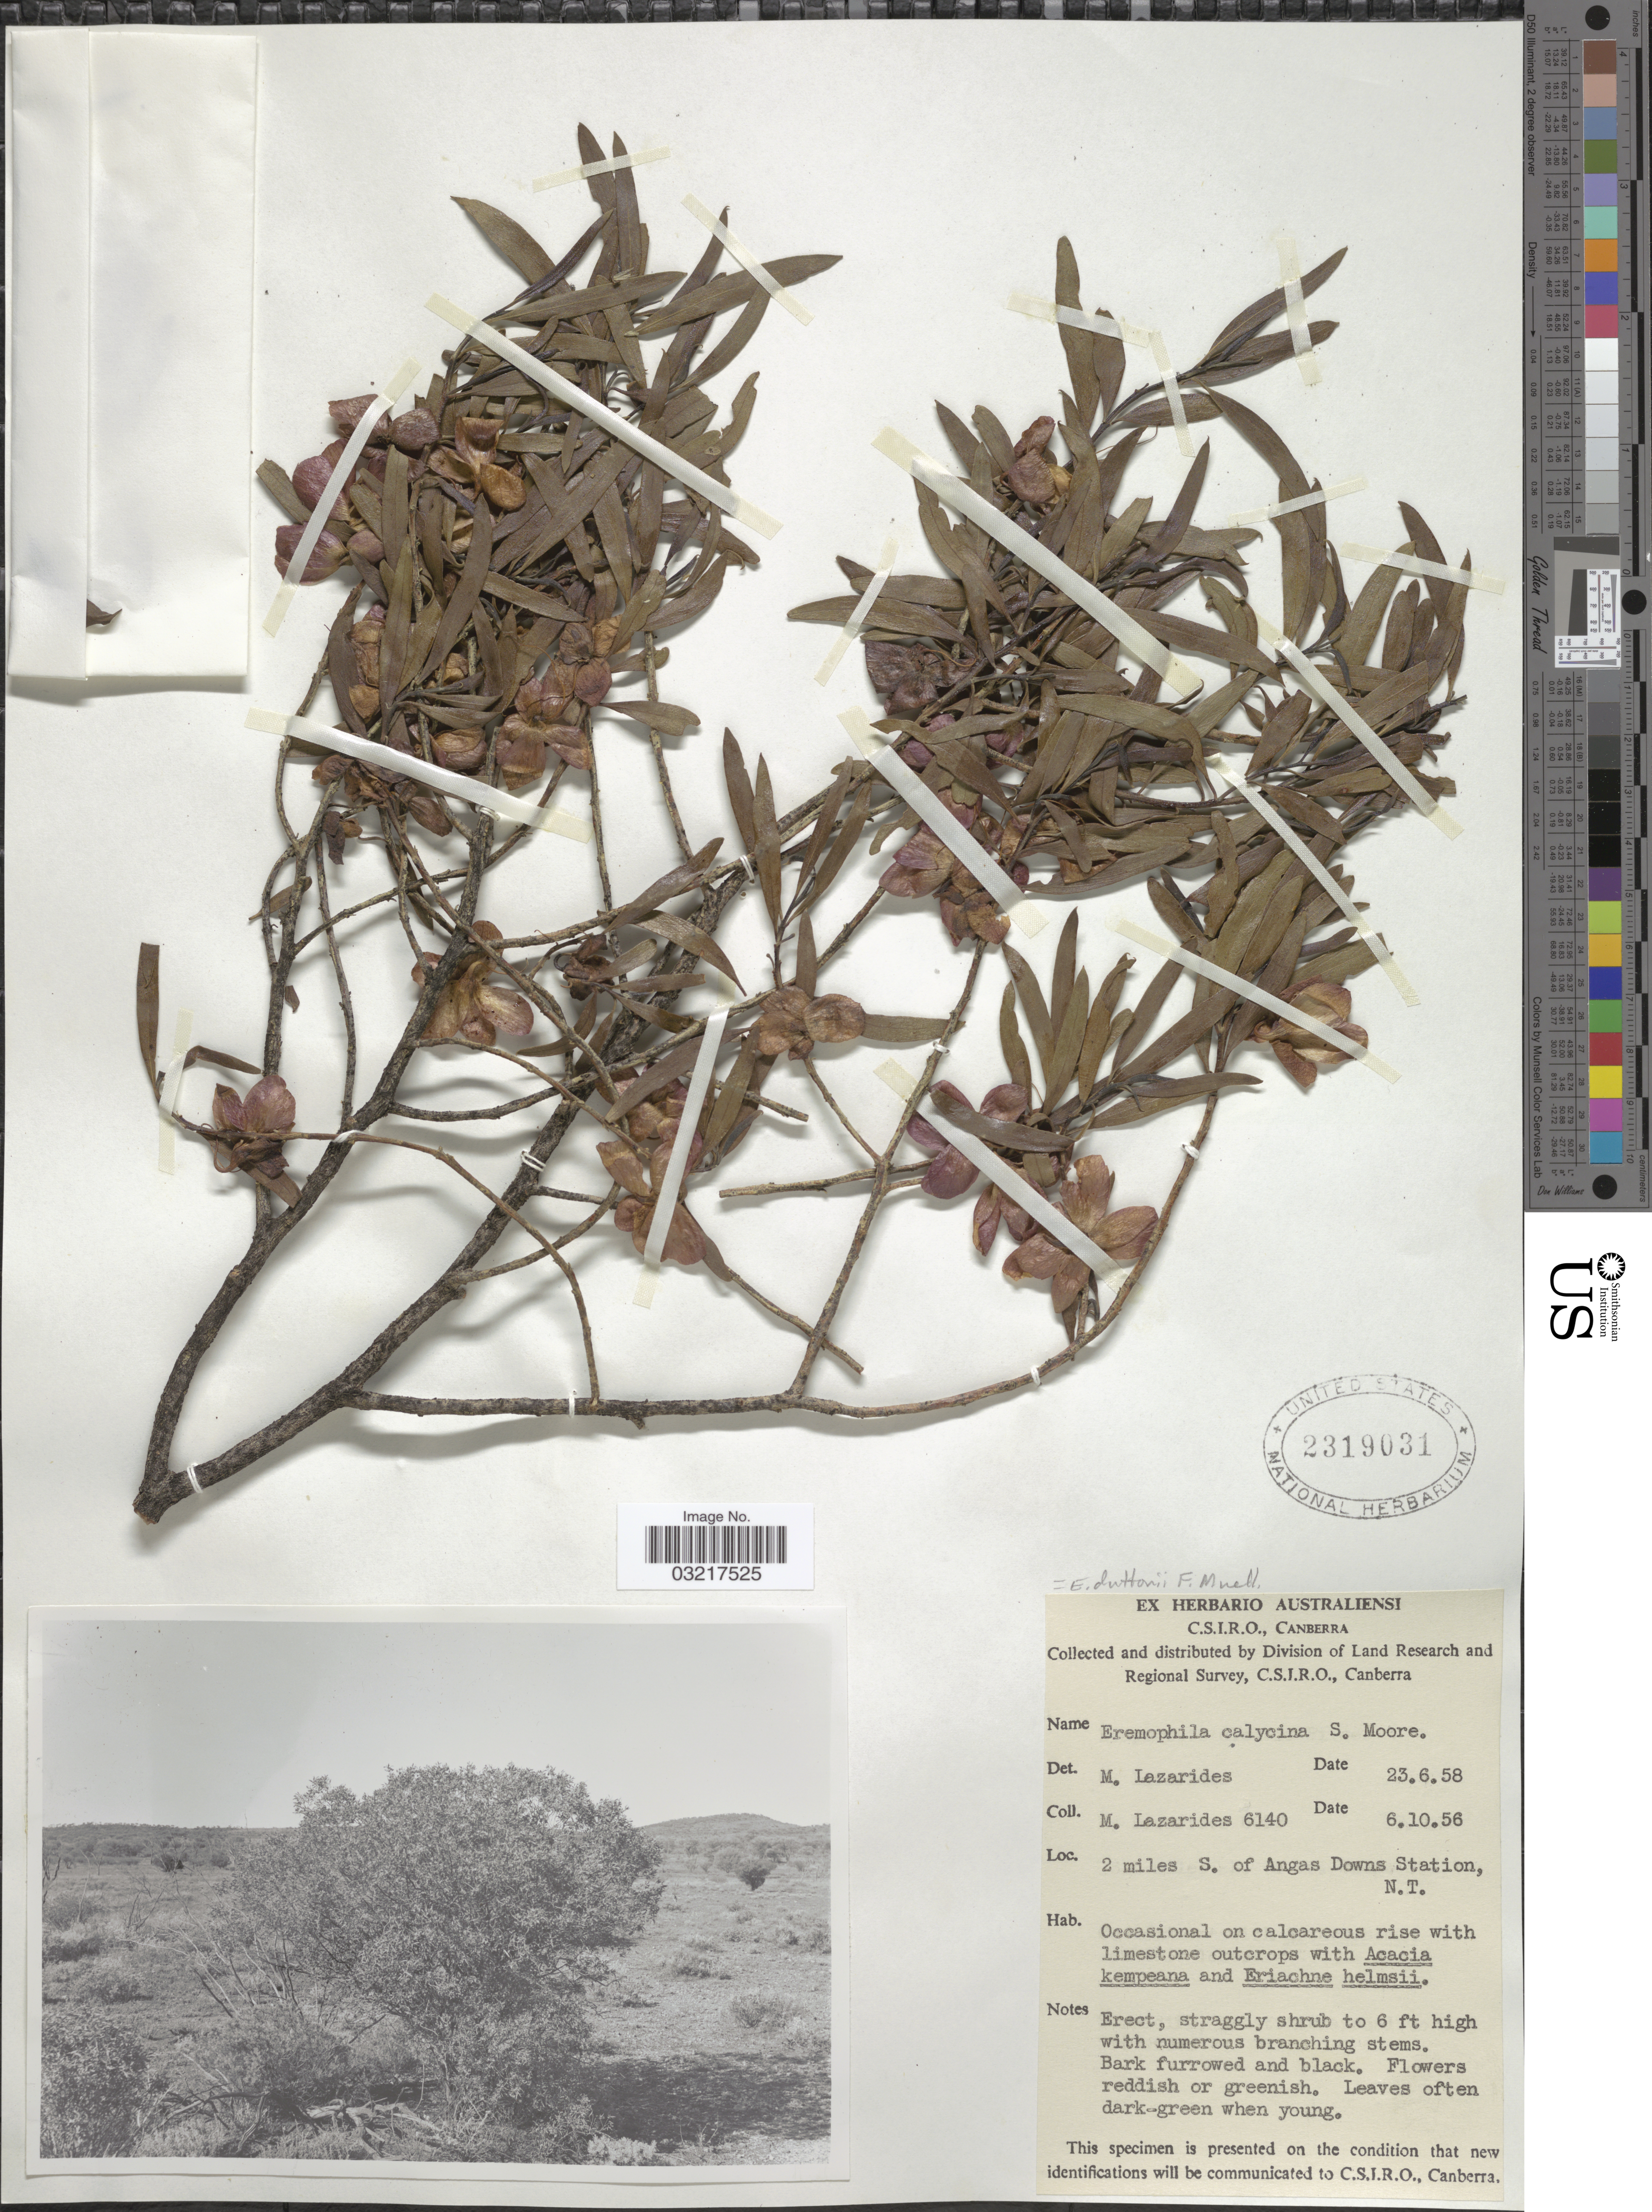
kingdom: Plantae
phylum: Tracheophyta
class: Magnoliopsida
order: Lamiales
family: Scrophulariaceae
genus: Eremophila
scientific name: Eremophila duttonii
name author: F. Muell.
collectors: M. Lazarides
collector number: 6140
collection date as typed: Transcribed d/m/y: 6/10/56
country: Australia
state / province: Northern Territory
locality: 2 miles S. of Angas Downs Station, N.T.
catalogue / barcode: US 2319031